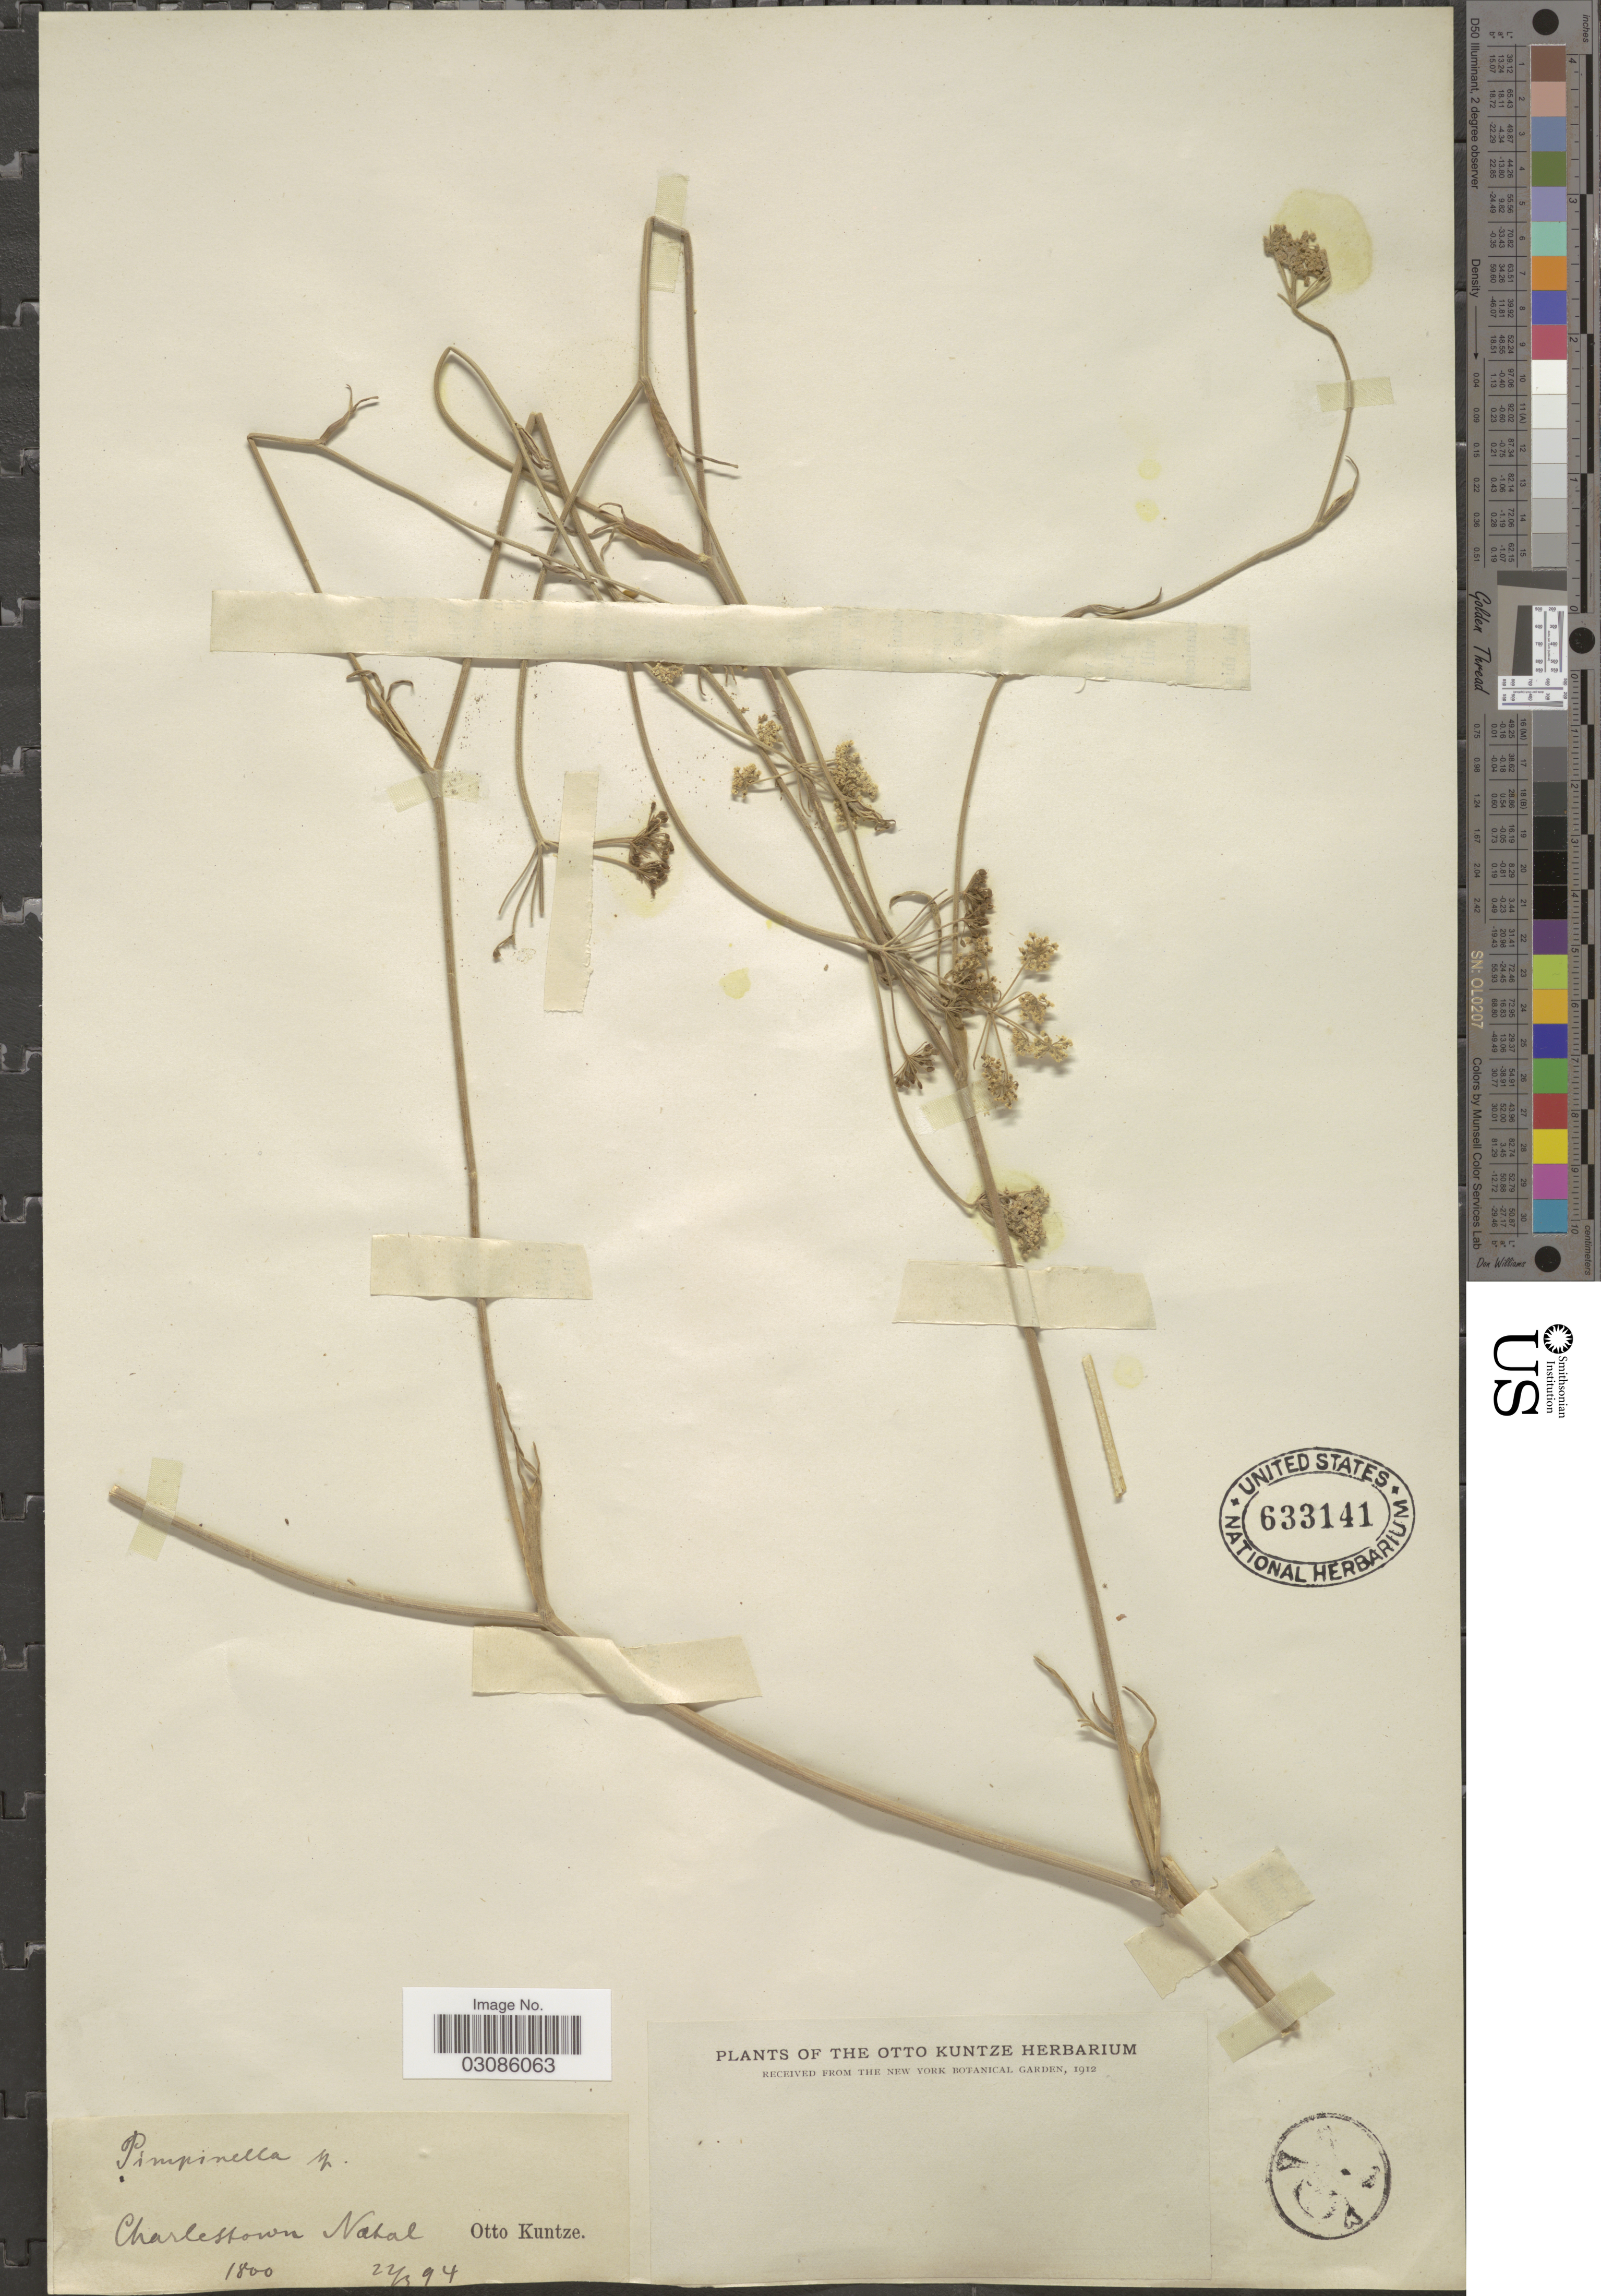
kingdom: Plantae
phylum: Tracheophyta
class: Magnoliopsida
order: Apiales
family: Apiaceae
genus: Pimpinella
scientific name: Pimpinella sp.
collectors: C.E.O. Kuntze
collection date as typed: Transcribed d/m/y: 22/3/94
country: South Africa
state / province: KwaZulu-Natal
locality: Charlestown Natal.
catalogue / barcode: US 633141